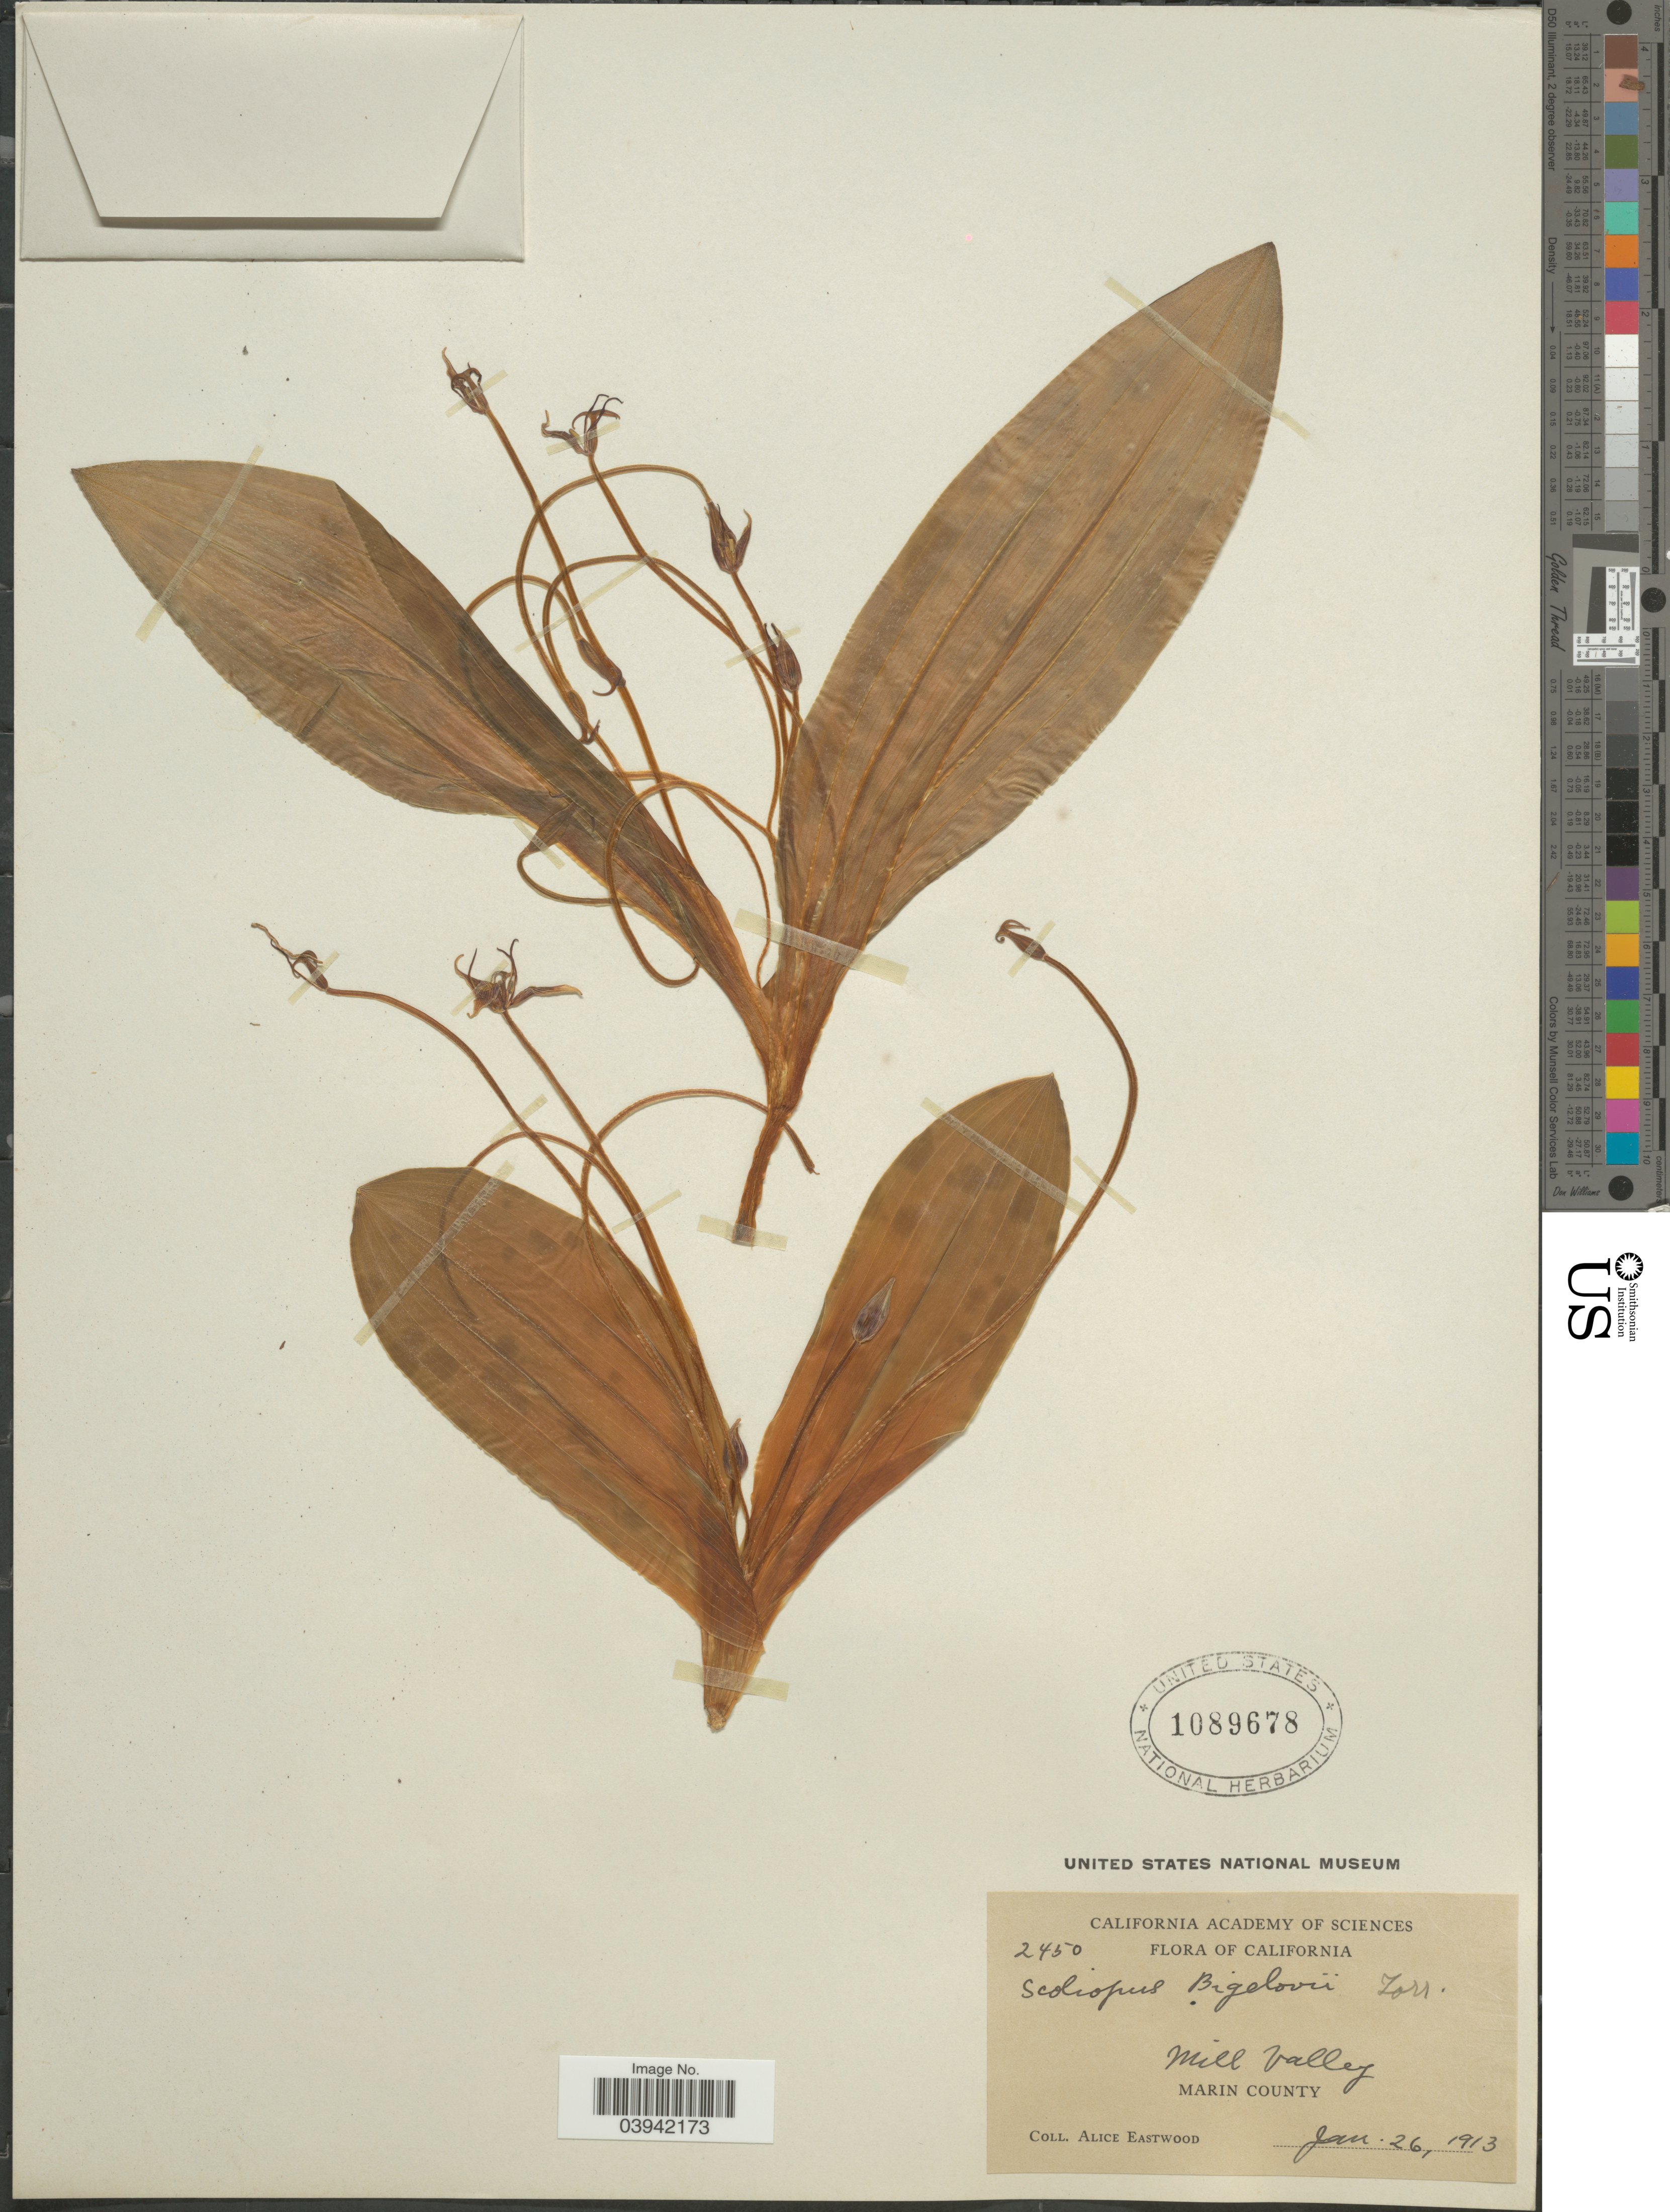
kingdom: Plantae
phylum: Tracheophyta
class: Liliopsida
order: Liliales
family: Liliaceae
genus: Scoliopus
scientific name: Scoliopus bigelovii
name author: Torr.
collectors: A. Eastwood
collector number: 2450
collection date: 1913-01-26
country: United States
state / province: California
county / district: Marin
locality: Mill Valley. Marin County.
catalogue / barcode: US 1089678